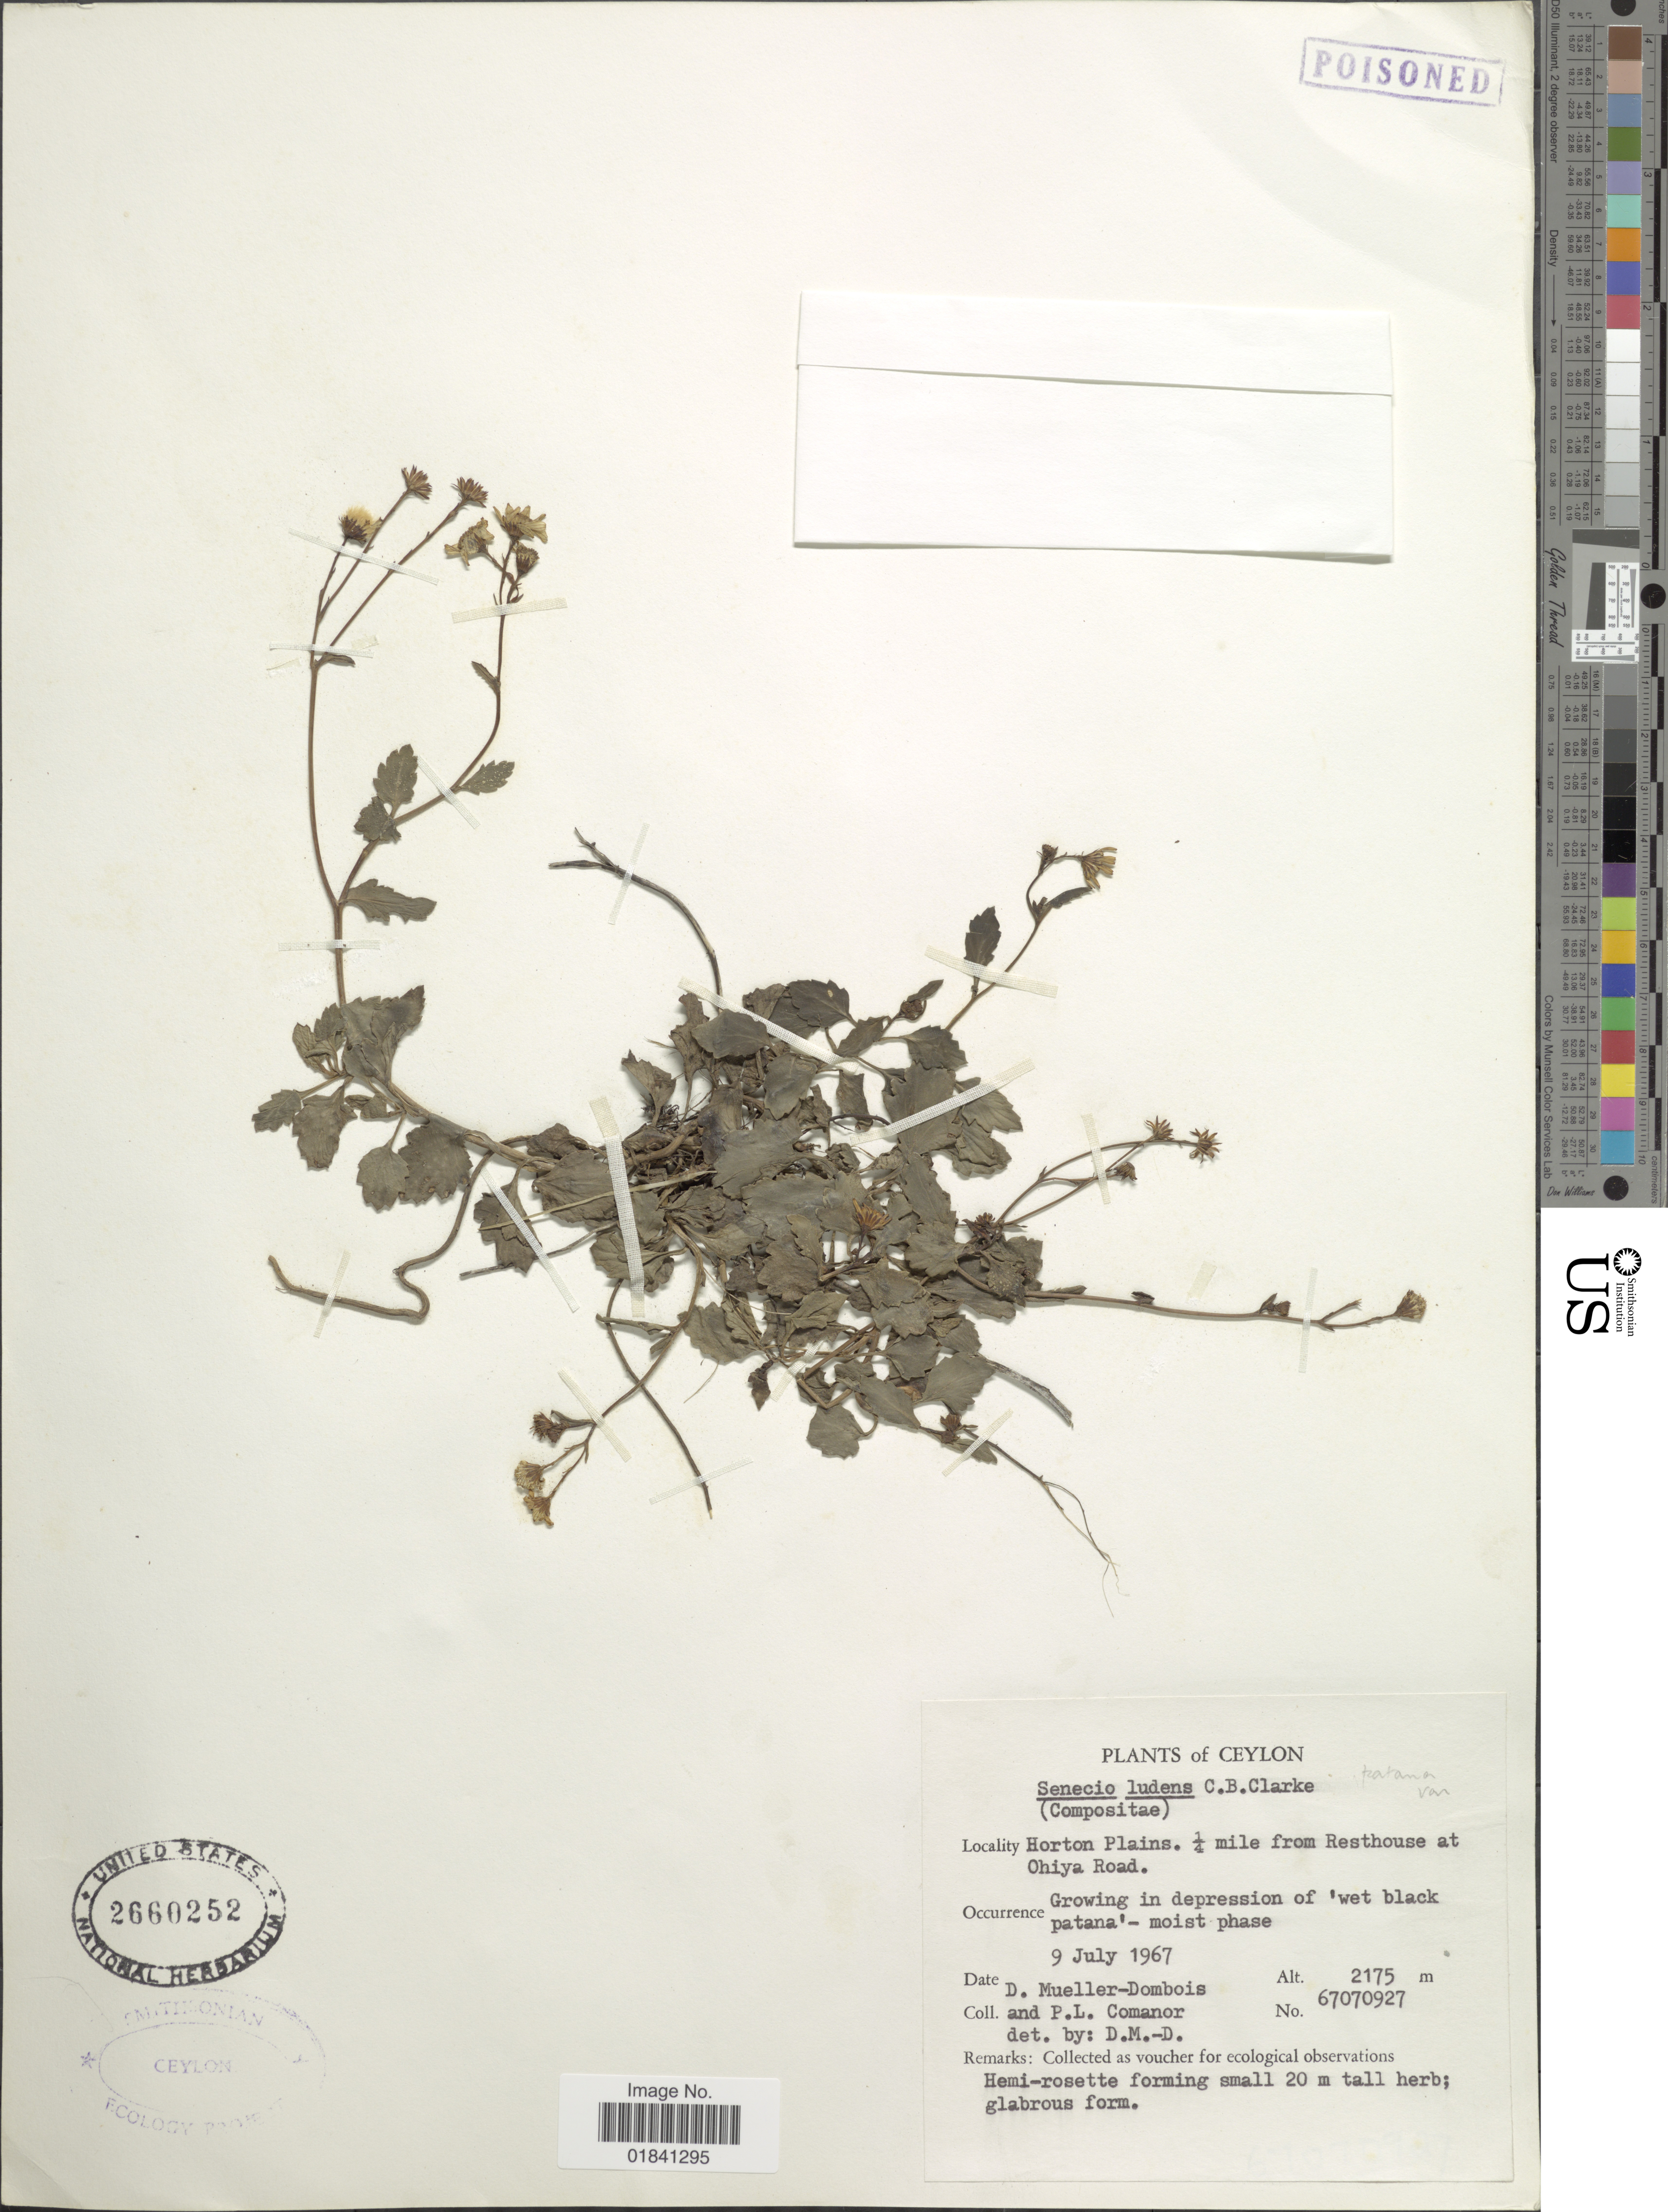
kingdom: Plantae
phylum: Tracheophyta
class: Magnoliopsida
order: Asterales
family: Asteraceae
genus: Senecio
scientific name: Senecio ludens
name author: Clarke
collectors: D. Mueller-Dombois & P. Comanor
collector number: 67070927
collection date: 1967-07-09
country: Sri Lanka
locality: Ceylon, Horton Plains, ¼ mile from Resthouse at Ohiya Road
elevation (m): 2175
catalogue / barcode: US 2660252